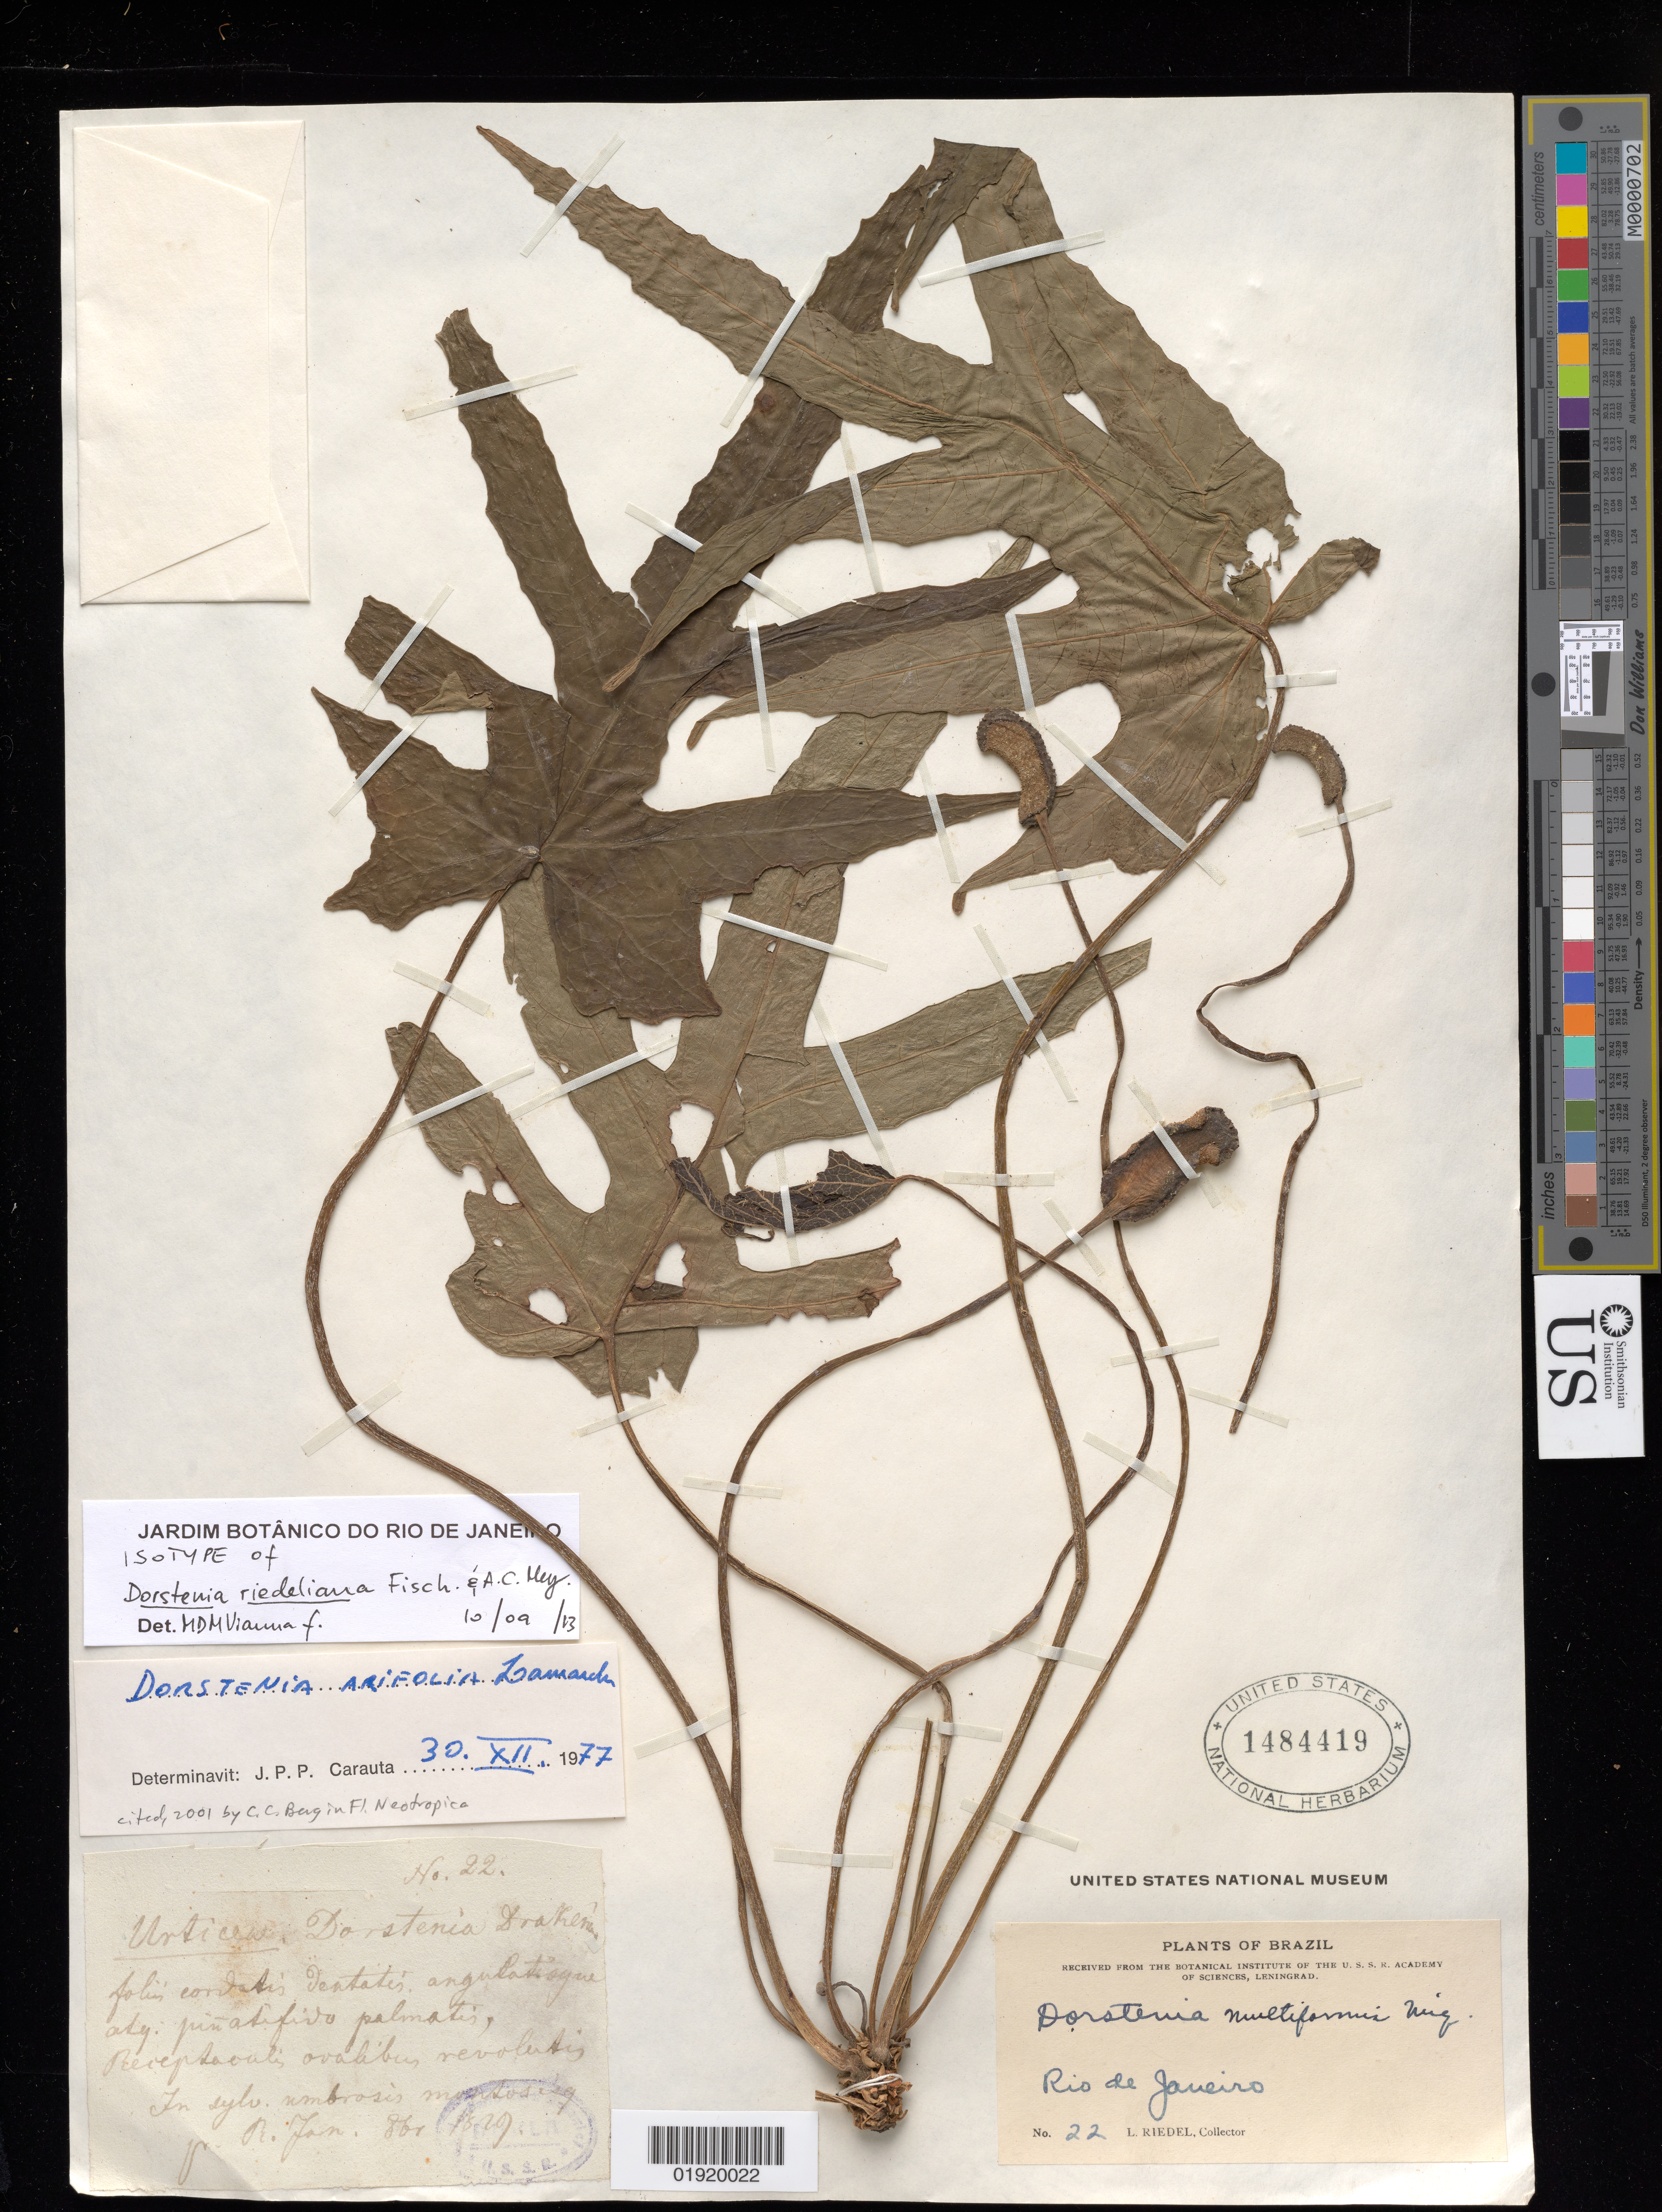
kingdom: Plantae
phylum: Tracheophyta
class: Magnoliopsida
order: Rosales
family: Moraceae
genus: Dorstenia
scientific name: Dorstenia riedeliana Fisch. & C.A. Mey., nom. illeg.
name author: Fisch. & C.A. Mey.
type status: Possible Type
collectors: L. Riedel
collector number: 22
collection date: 1829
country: Brazil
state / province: Rio de Janeiro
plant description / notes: Annotated by M.D.M. Vianna (2013) as isotype of Dorstenia riedeliana Fisch. & C.A. Mey.; that name illegitimate and superfluous (cites Dorstenia cyperus in synonymy), and this is dubiously type material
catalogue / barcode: US 1484419